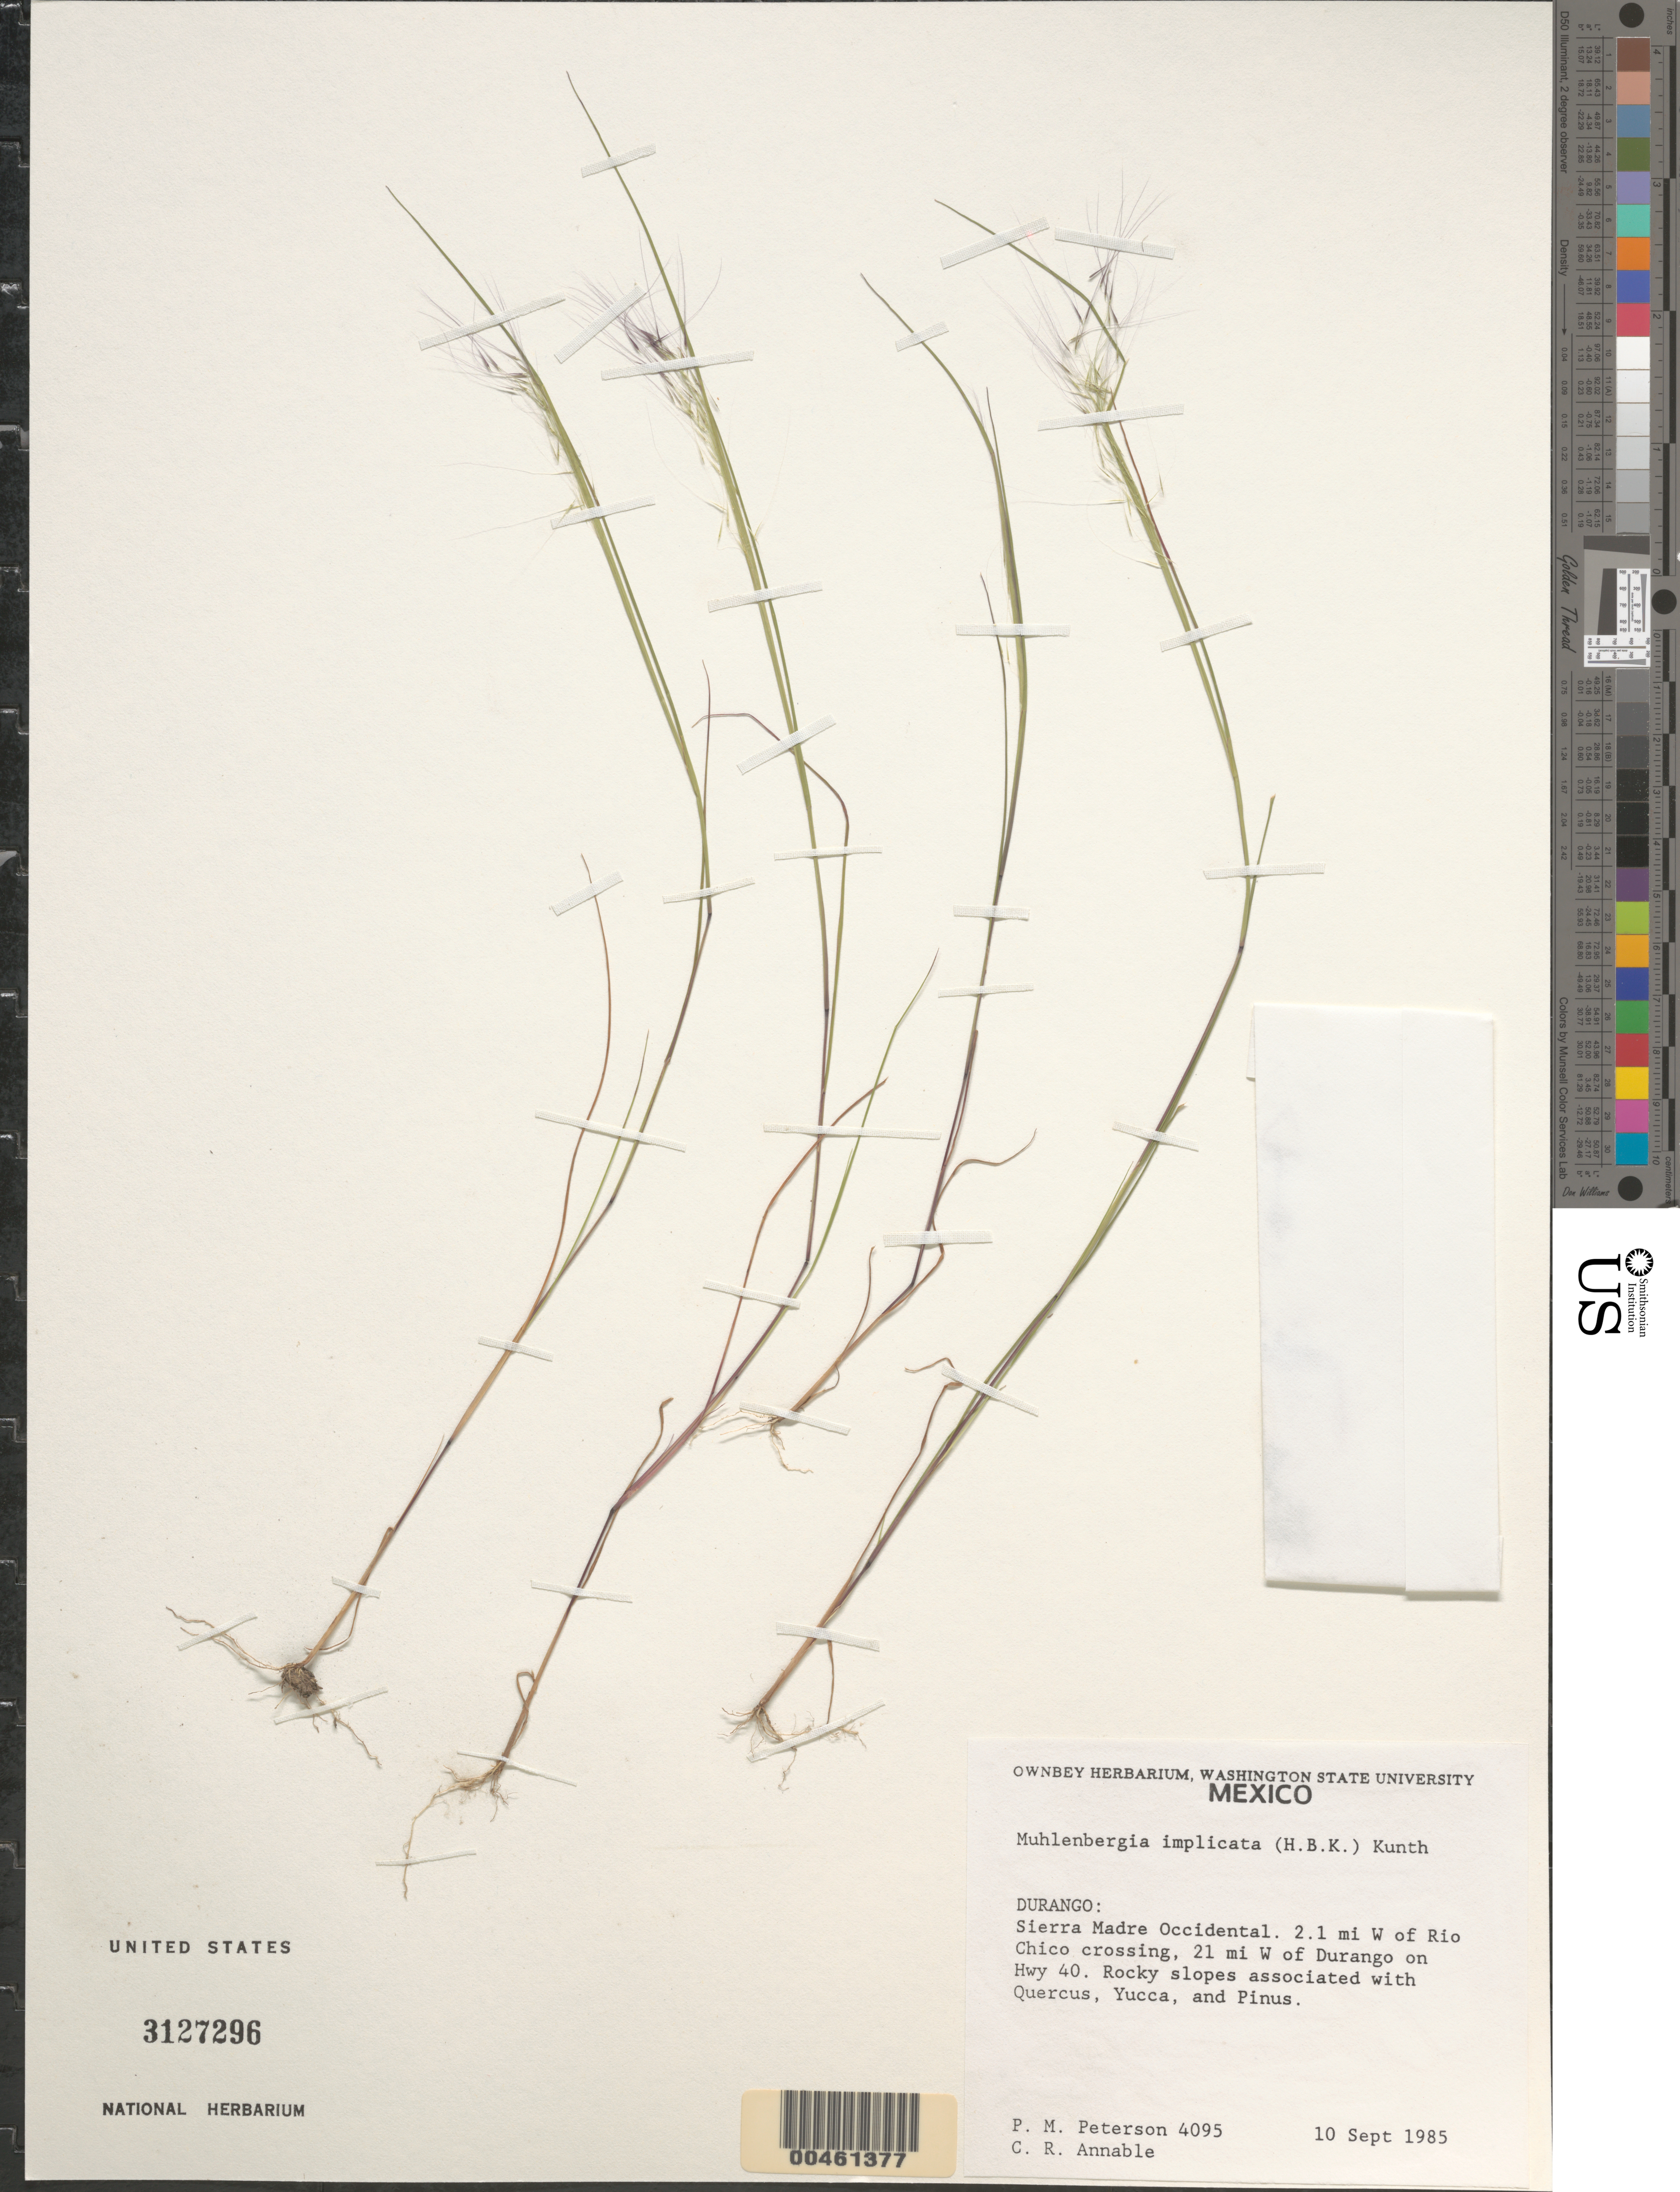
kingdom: Plantae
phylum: Tracheophyta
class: Liliopsida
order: Poales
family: Poaceae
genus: Muhlenbergia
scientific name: Muhlenbergia implicata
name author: (Kunth) Trin.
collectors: P. M. Peterson & C. R. Annable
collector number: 04095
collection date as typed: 10 Sep 1985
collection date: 1985-09-10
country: Mexico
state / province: Durango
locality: Sierra Madre Occidental, 2.1 miles W of Rio Chico crossing, 21 miles W of Durango on Hwy 40.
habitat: Rocky slopes associated with Quercus, Yucca and Pinus.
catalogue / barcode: US 3127296